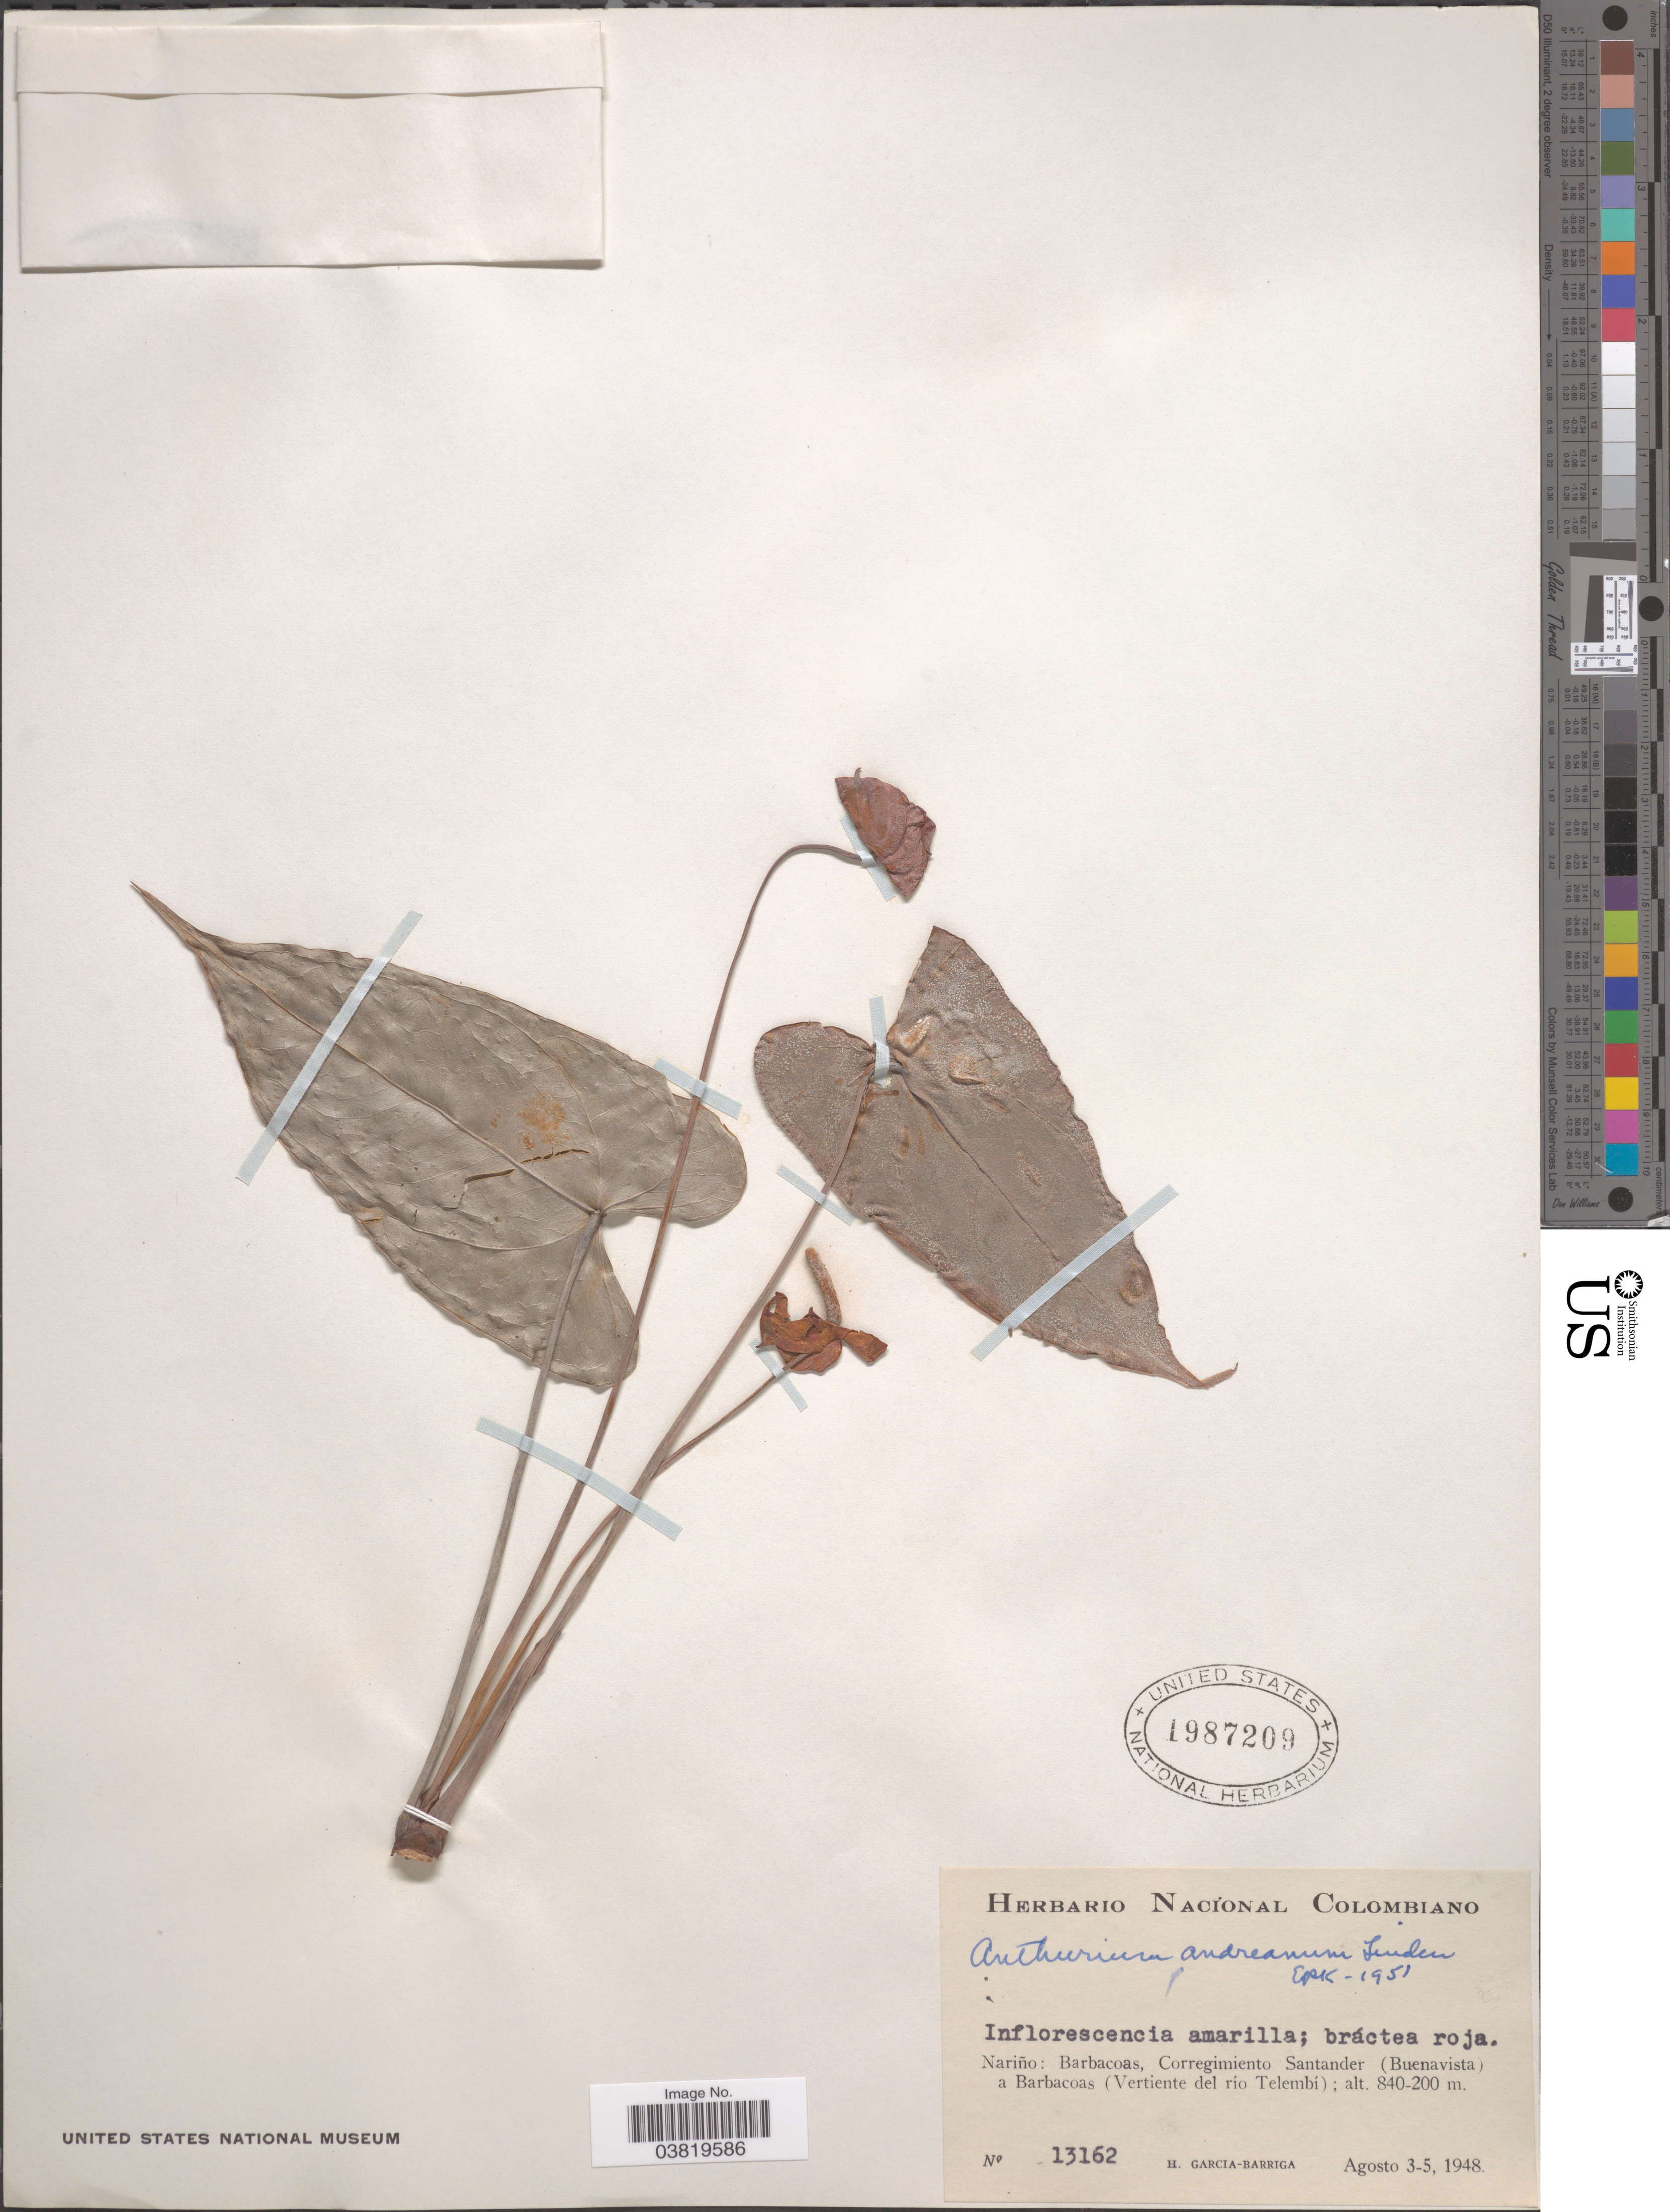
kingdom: Plantae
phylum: Tracheophyta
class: Liliopsida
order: Alismatales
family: Araceae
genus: Anthurium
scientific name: Anthurium andraeanum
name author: Linden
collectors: H. García Barriga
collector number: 13162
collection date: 1948-08-03/1948-08-05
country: Colombia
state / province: Nariño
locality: Barbacoas, Corregimiento Santander (Buenavista) a Barbacoas (Vertiente del río Telembí).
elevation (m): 200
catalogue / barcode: US 1987209